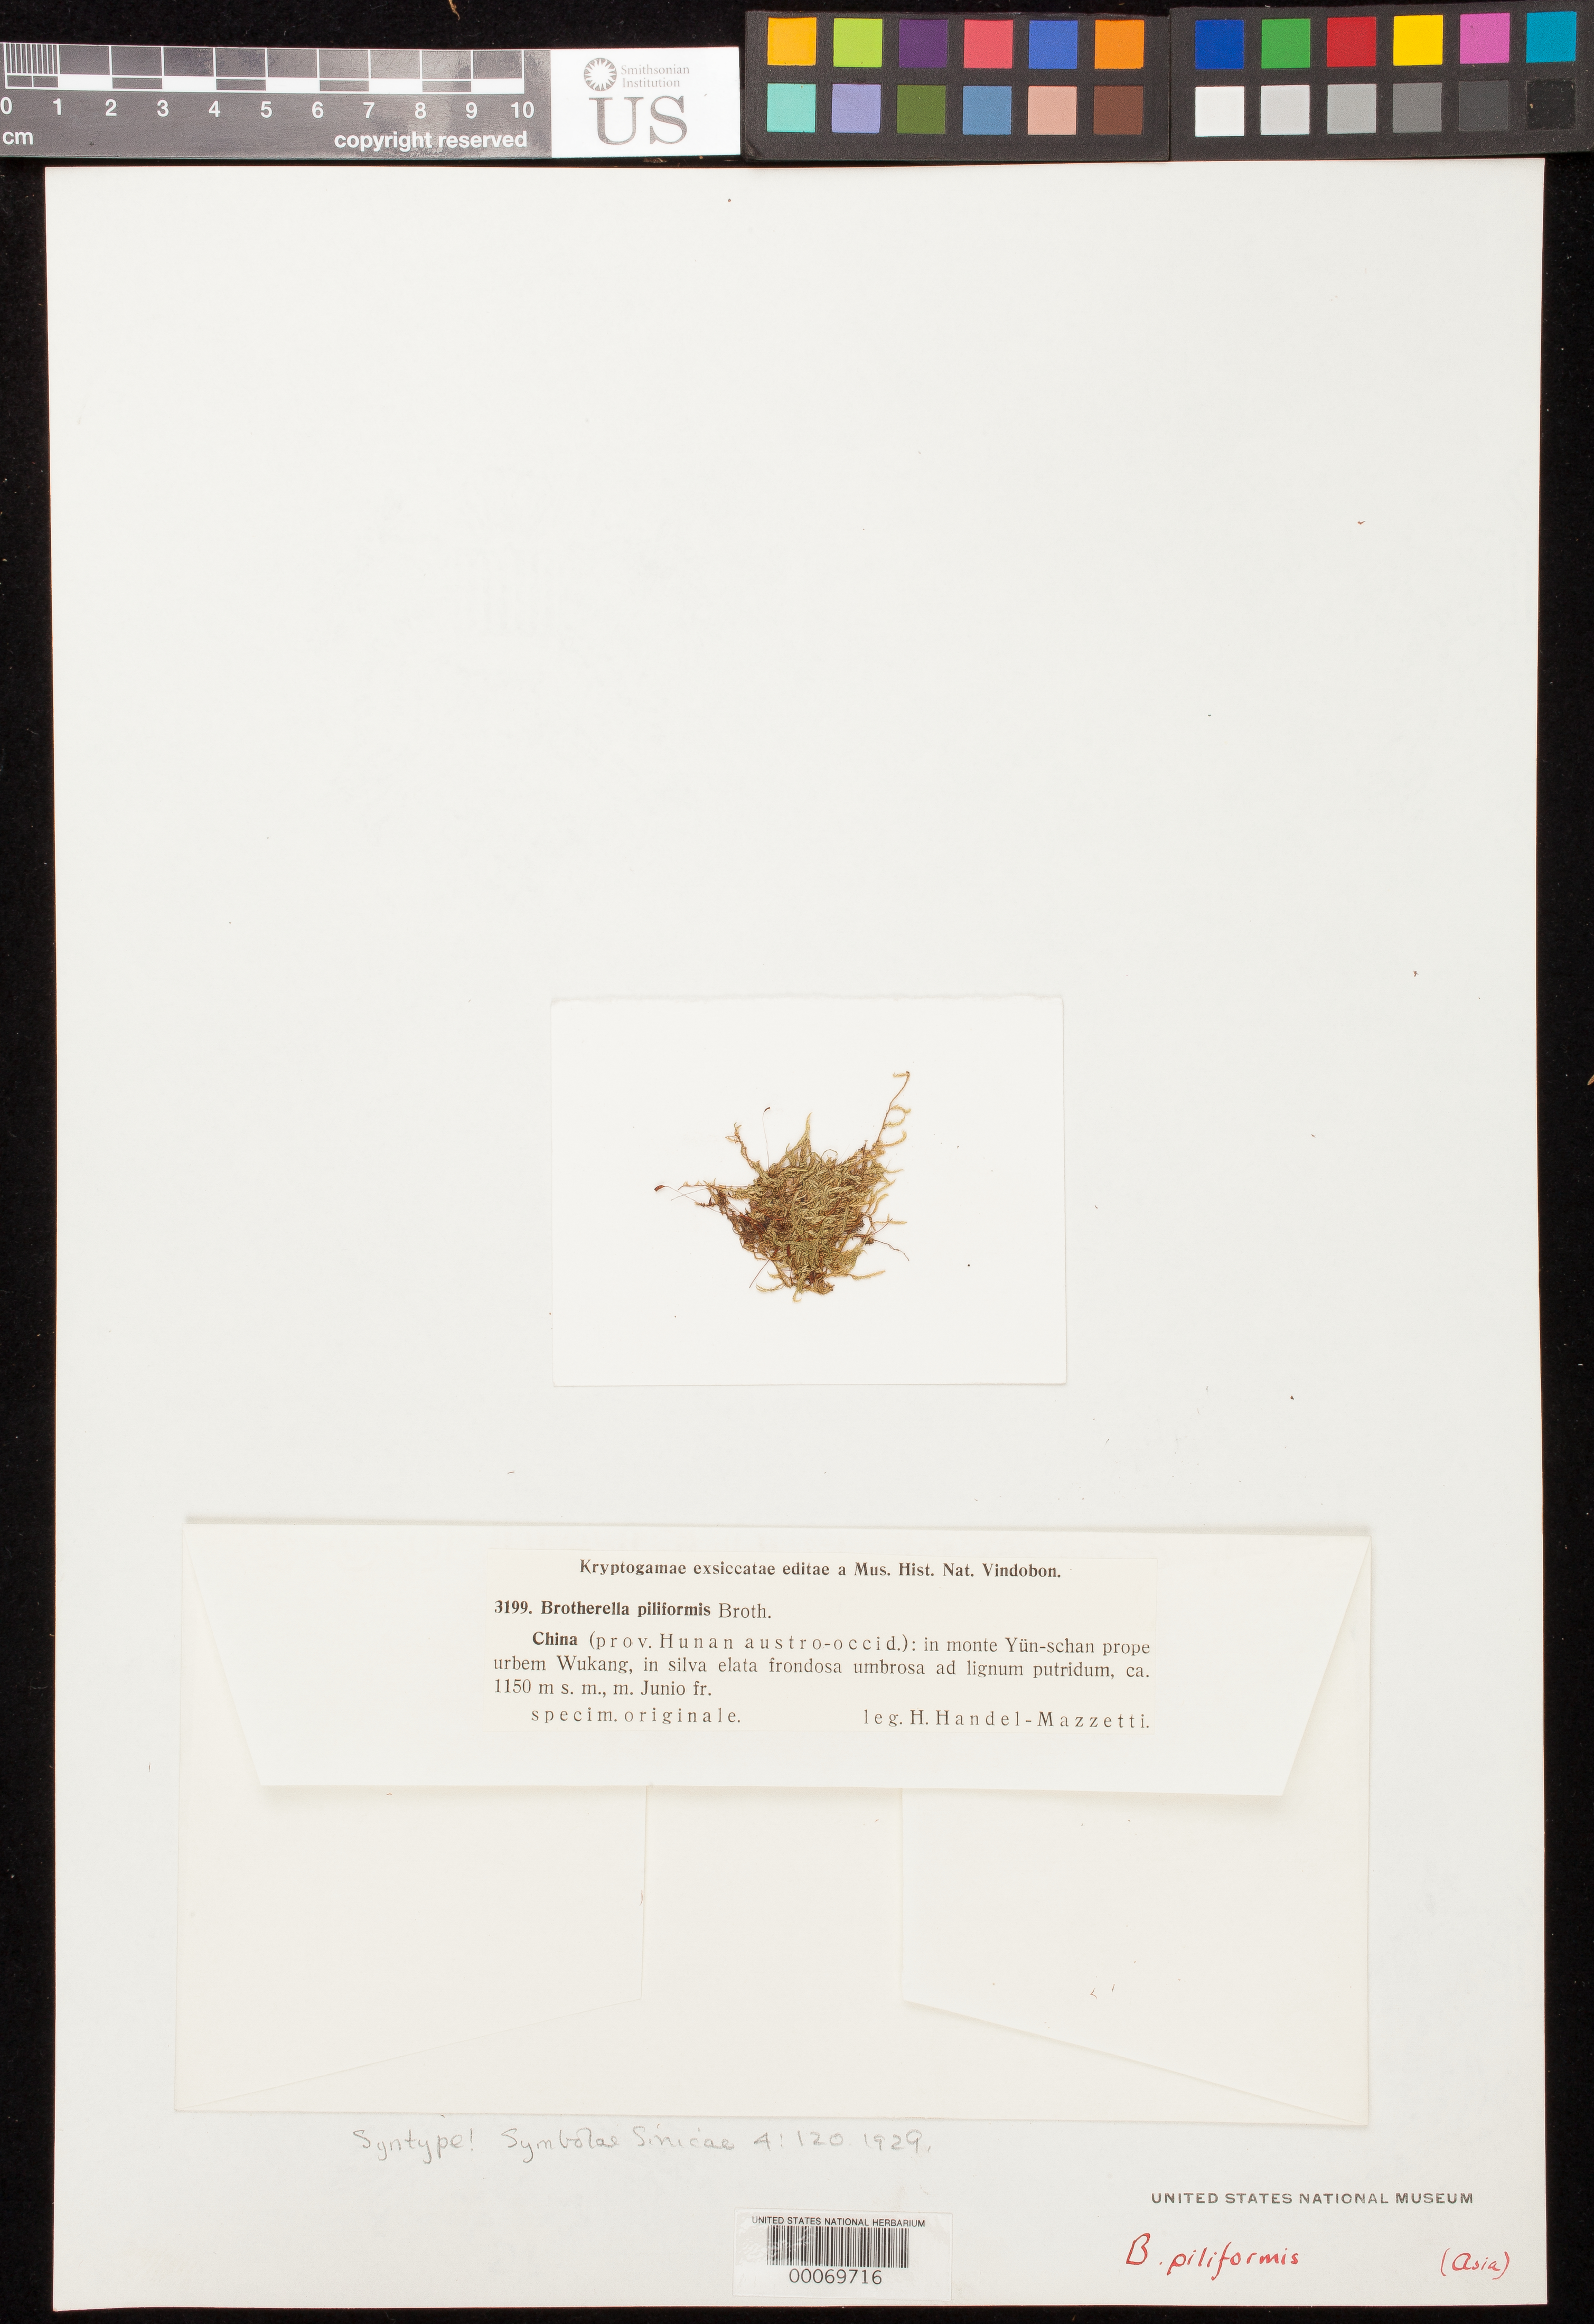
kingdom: Plantae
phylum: Bryophyta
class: Bryopsida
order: Hypnales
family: Pylaisiadelphaceae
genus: Brotherella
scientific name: Brotherella piliformis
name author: Broth. in Hand.-Mazz.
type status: Syntype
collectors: H. Handel-Mazzetti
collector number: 3199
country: China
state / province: Hunan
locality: Monte Yun-Schan, Wukang. [Yun-Schan Mountain, Wukang.]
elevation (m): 1150